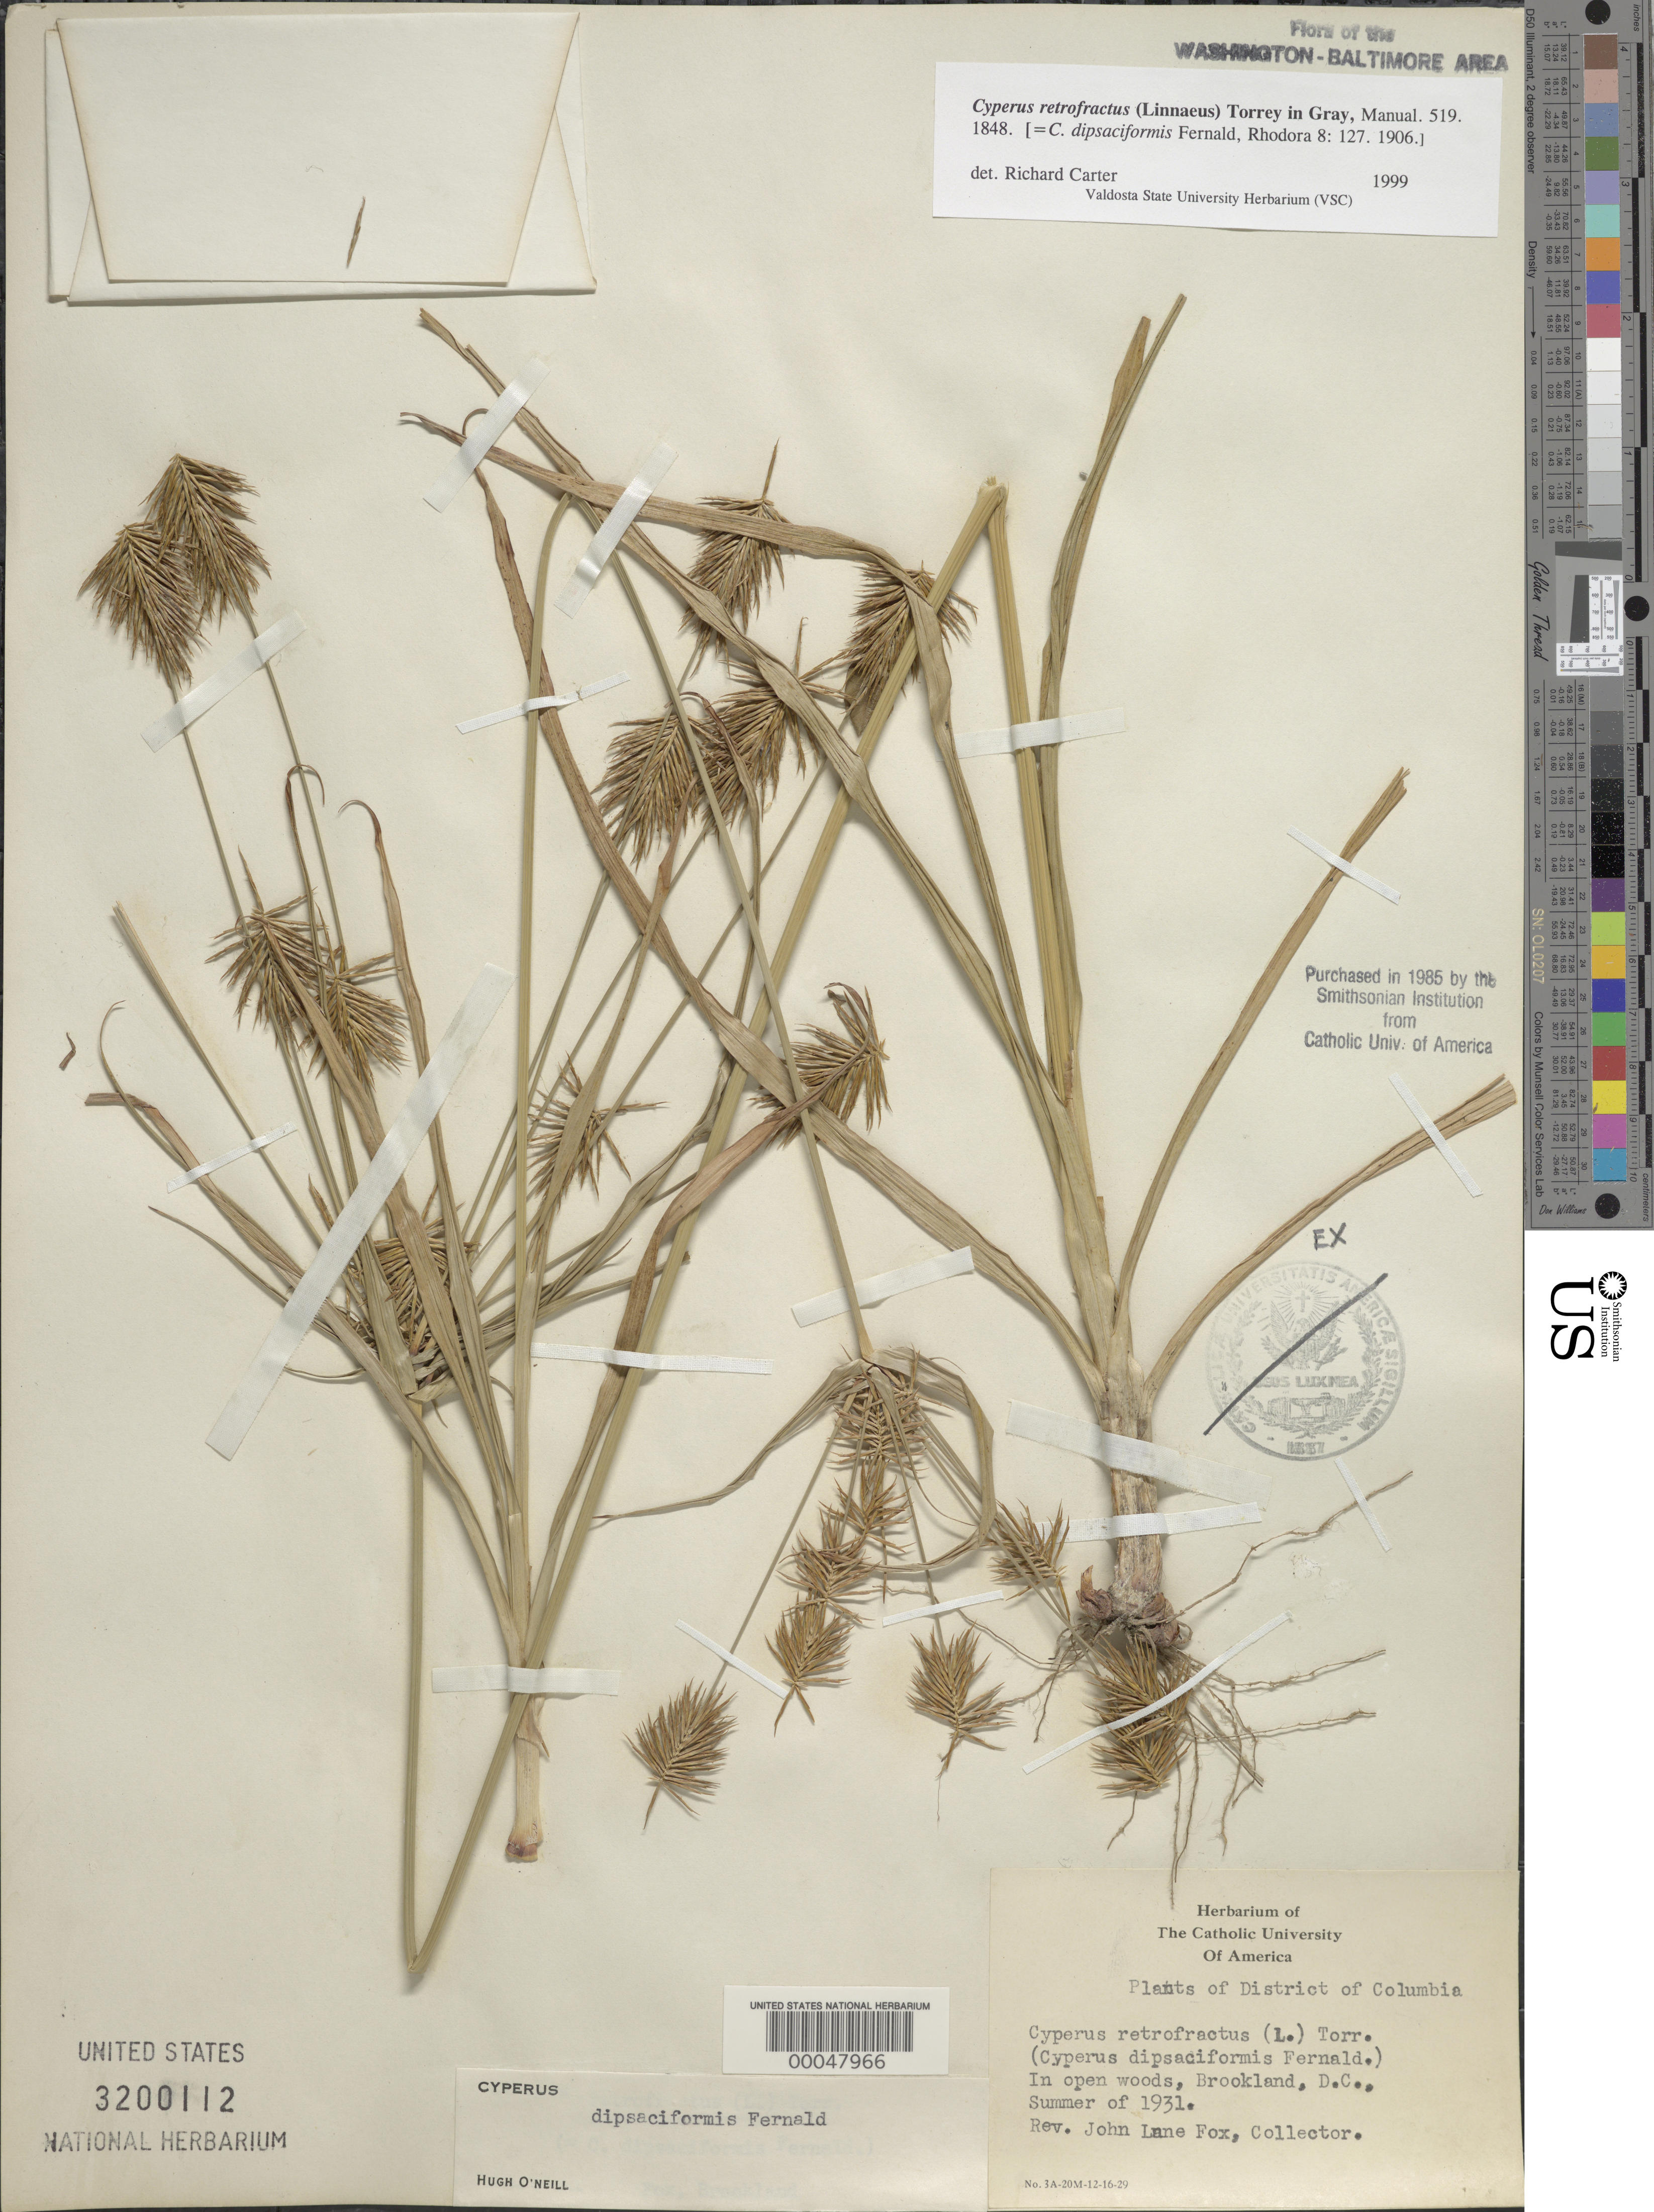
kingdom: Plantae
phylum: Tracheophyta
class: Liliopsida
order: Poales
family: Cyperaceae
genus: Cyperus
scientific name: Cyperus retrofractus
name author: (L.) Torr.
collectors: J. Fox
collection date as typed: Sum 1931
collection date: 1931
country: United States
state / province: District of Columbia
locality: Brookland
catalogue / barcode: US 3200112